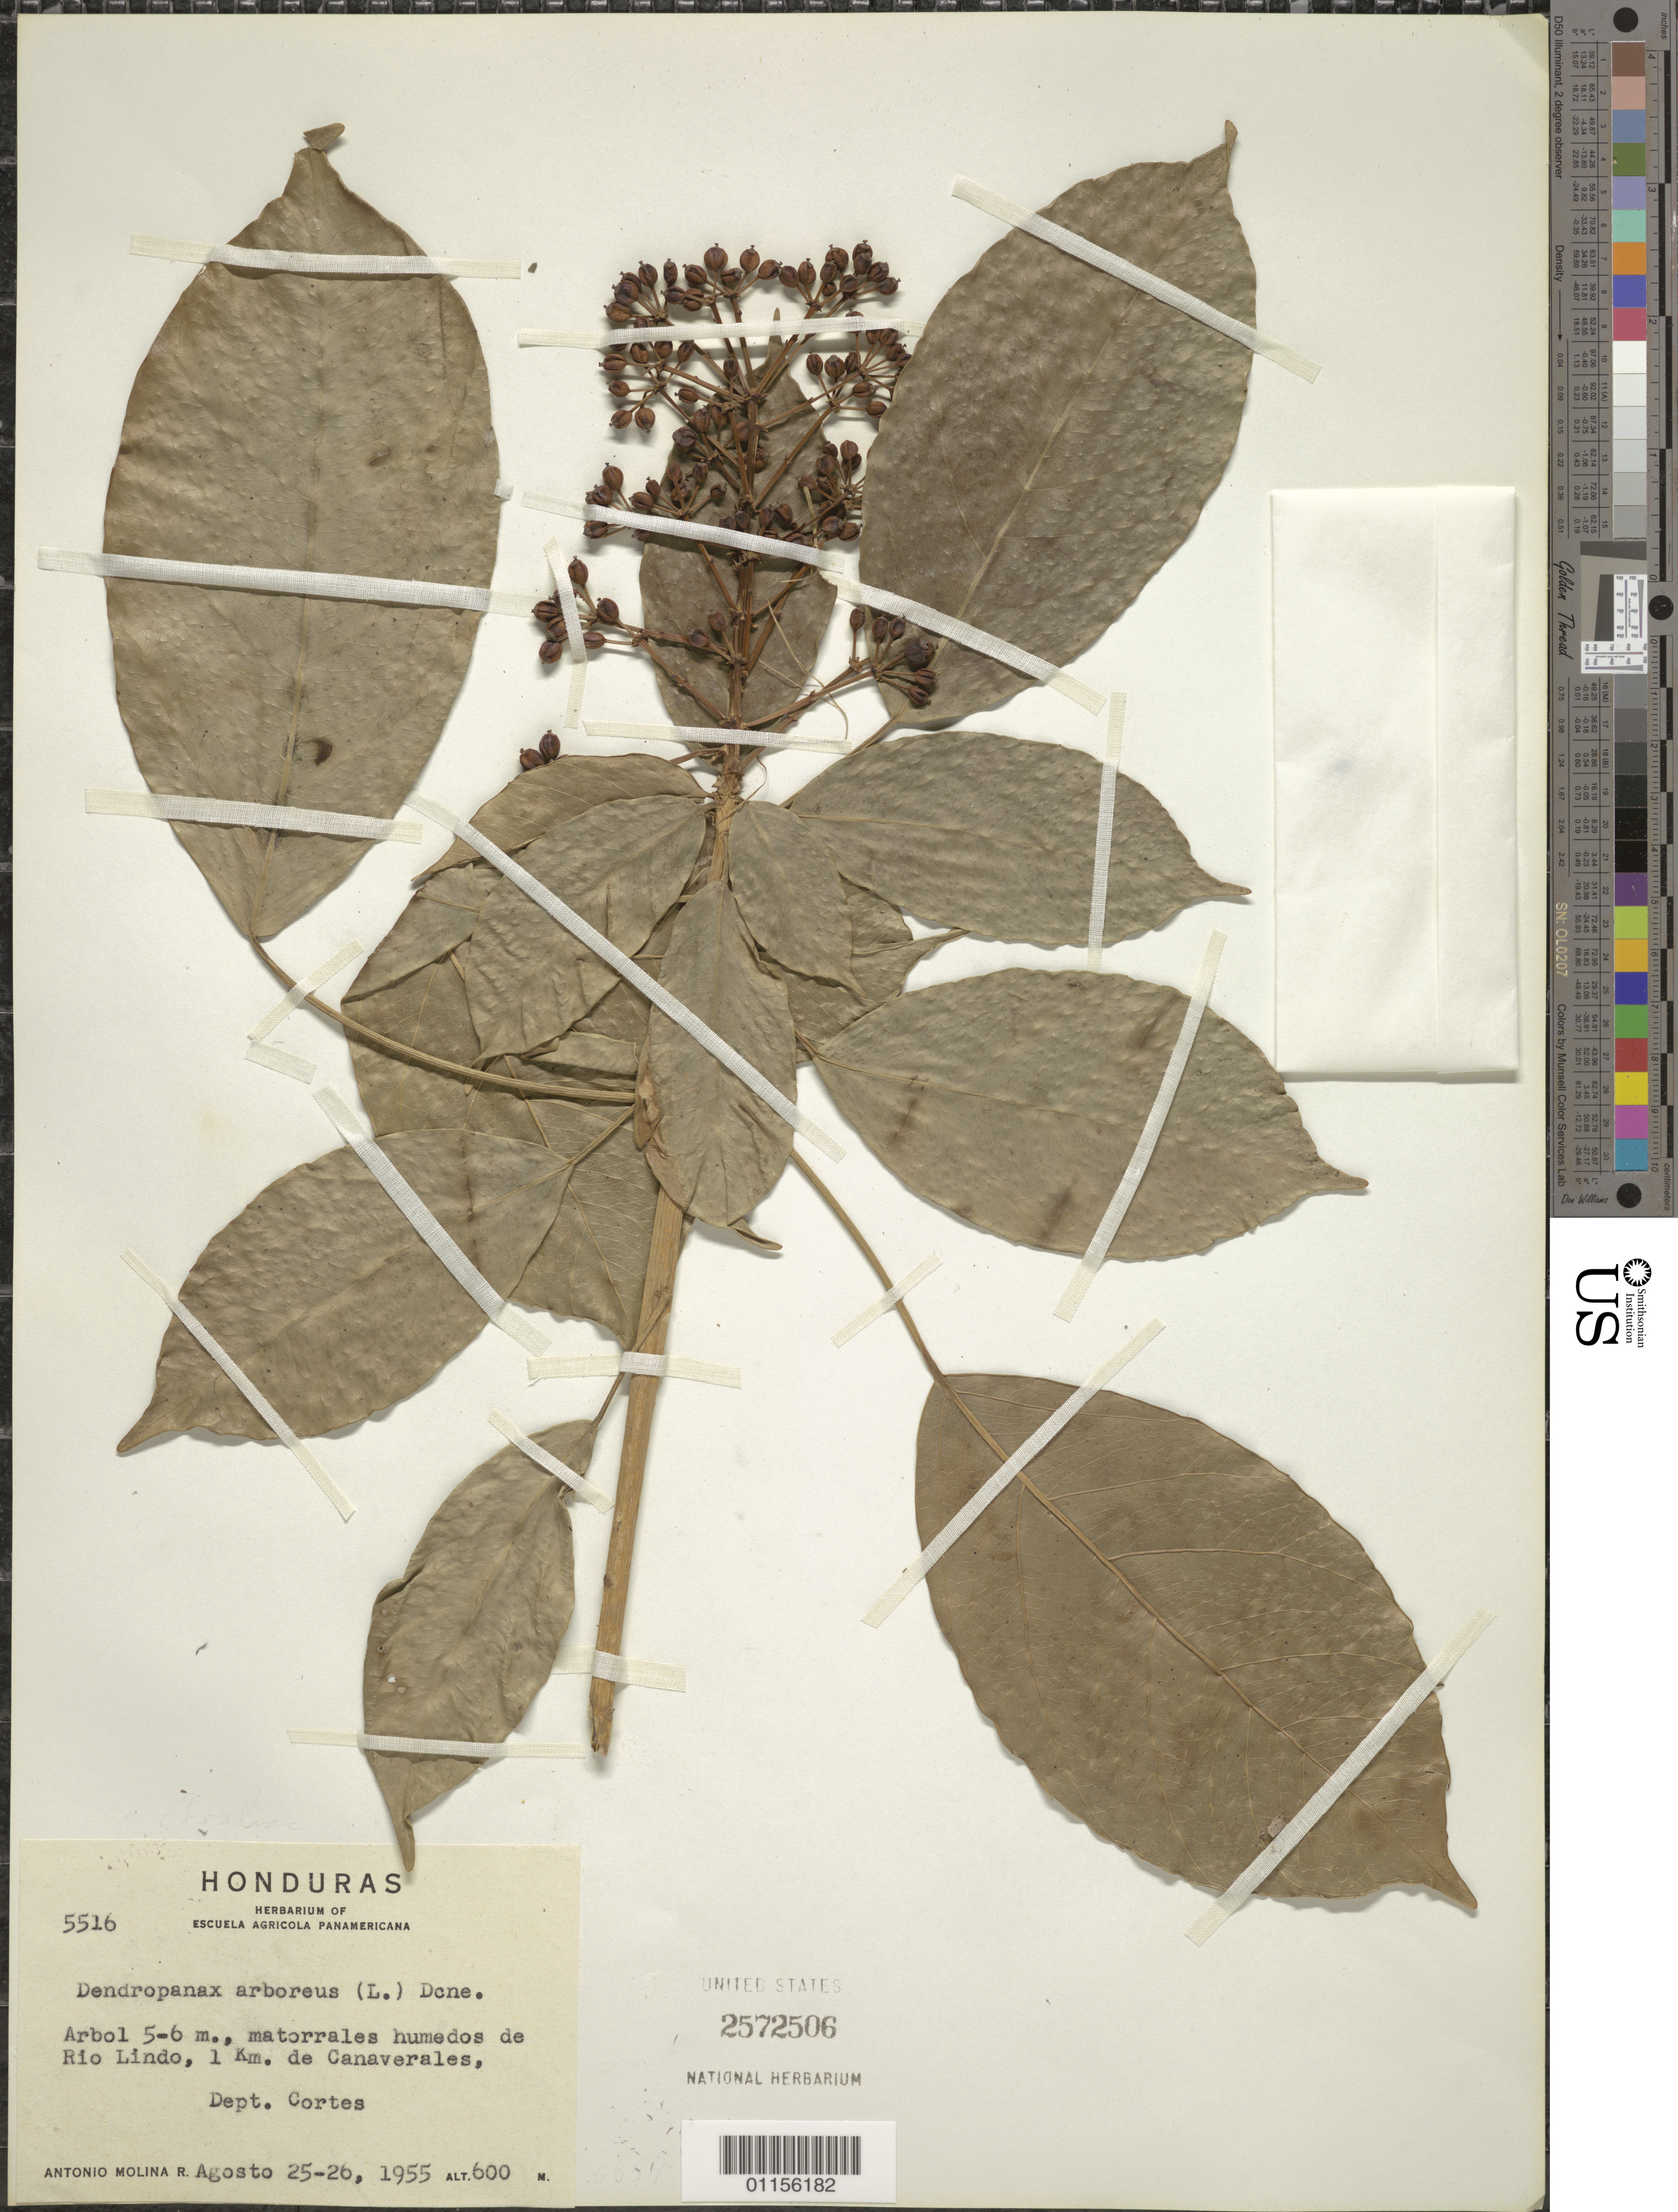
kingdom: Plantae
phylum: Tracheophyta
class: Magnoliopsida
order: Apiales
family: Araliaceae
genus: Dendropanax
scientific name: Dendropanax arboreus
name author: (L.) Decne. & Planch.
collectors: A. Molina R.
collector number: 5516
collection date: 1955-08-25/1955-08-26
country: Honduras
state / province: Cortés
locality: De Rio Lindo, 1 km de Canaverales.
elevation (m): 600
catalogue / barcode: US 2572506